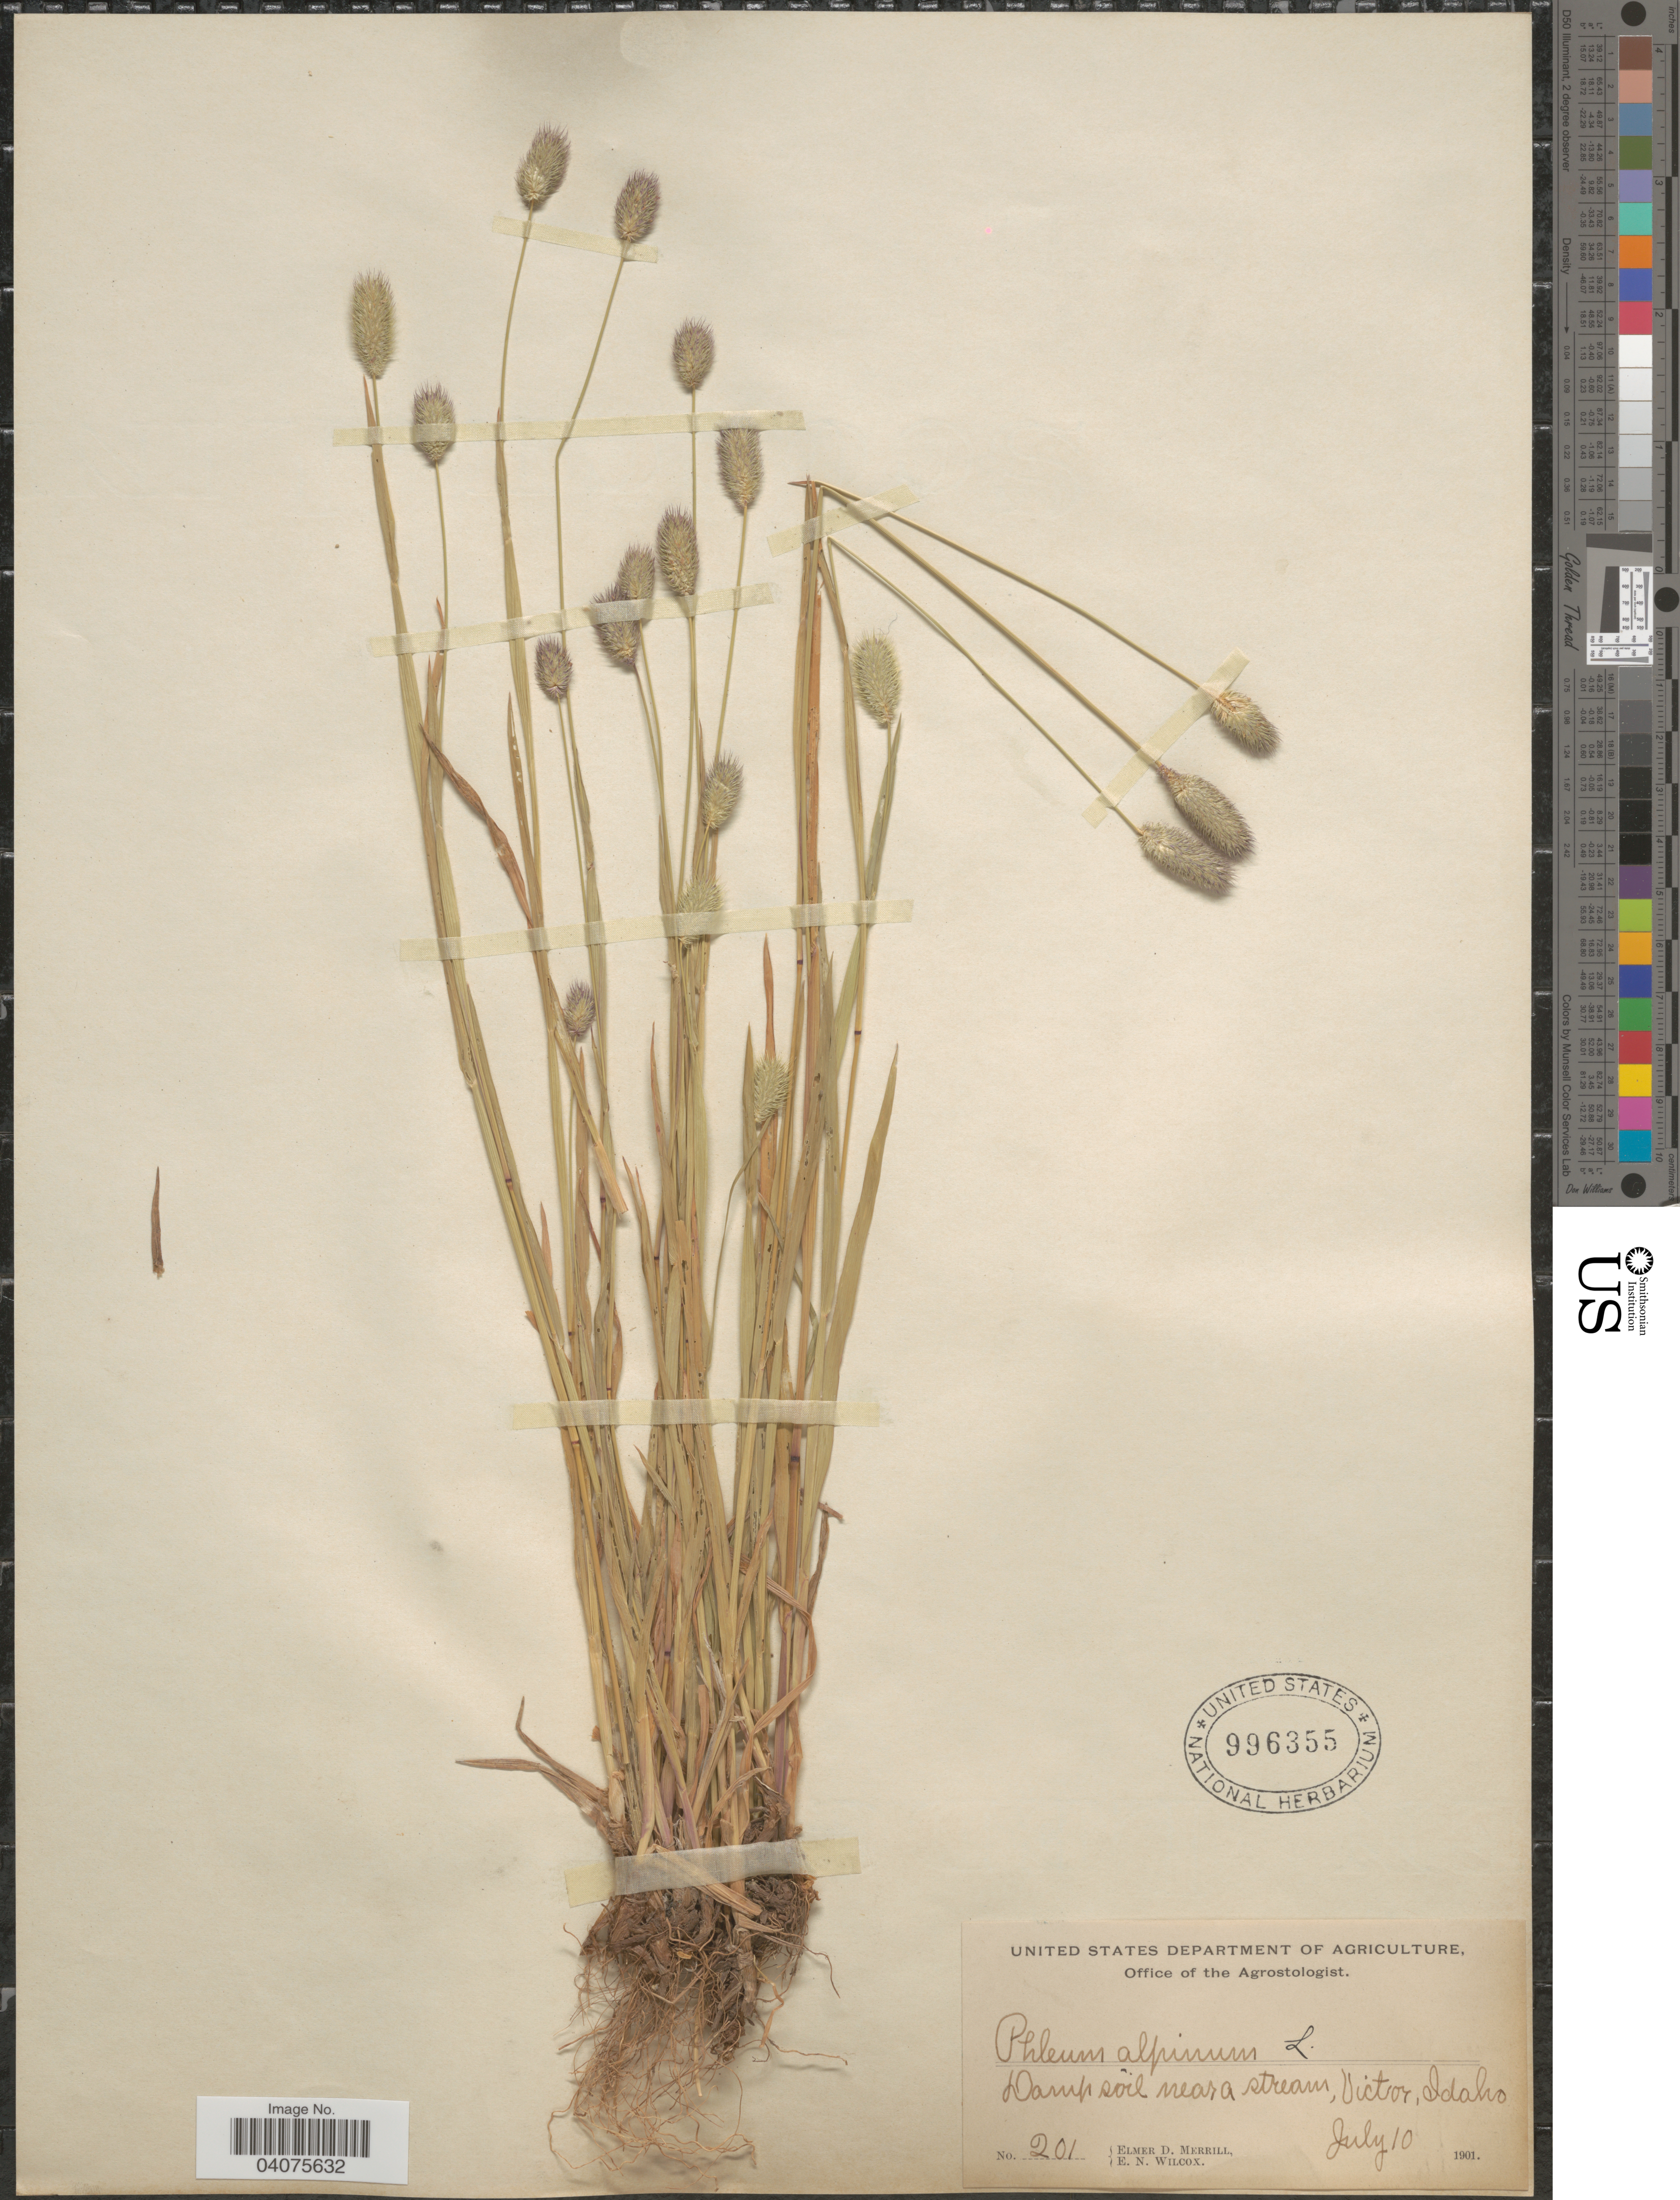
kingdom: Plantae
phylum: Tracheophyta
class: Liliopsida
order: Poales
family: Poaceae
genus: Phleum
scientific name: Phleum alpinum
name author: L.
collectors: E. D. Merrill & E. Wilcox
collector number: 201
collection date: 1901-07-10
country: United States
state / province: Idaho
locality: Near a stream, Victor.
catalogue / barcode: US 996355